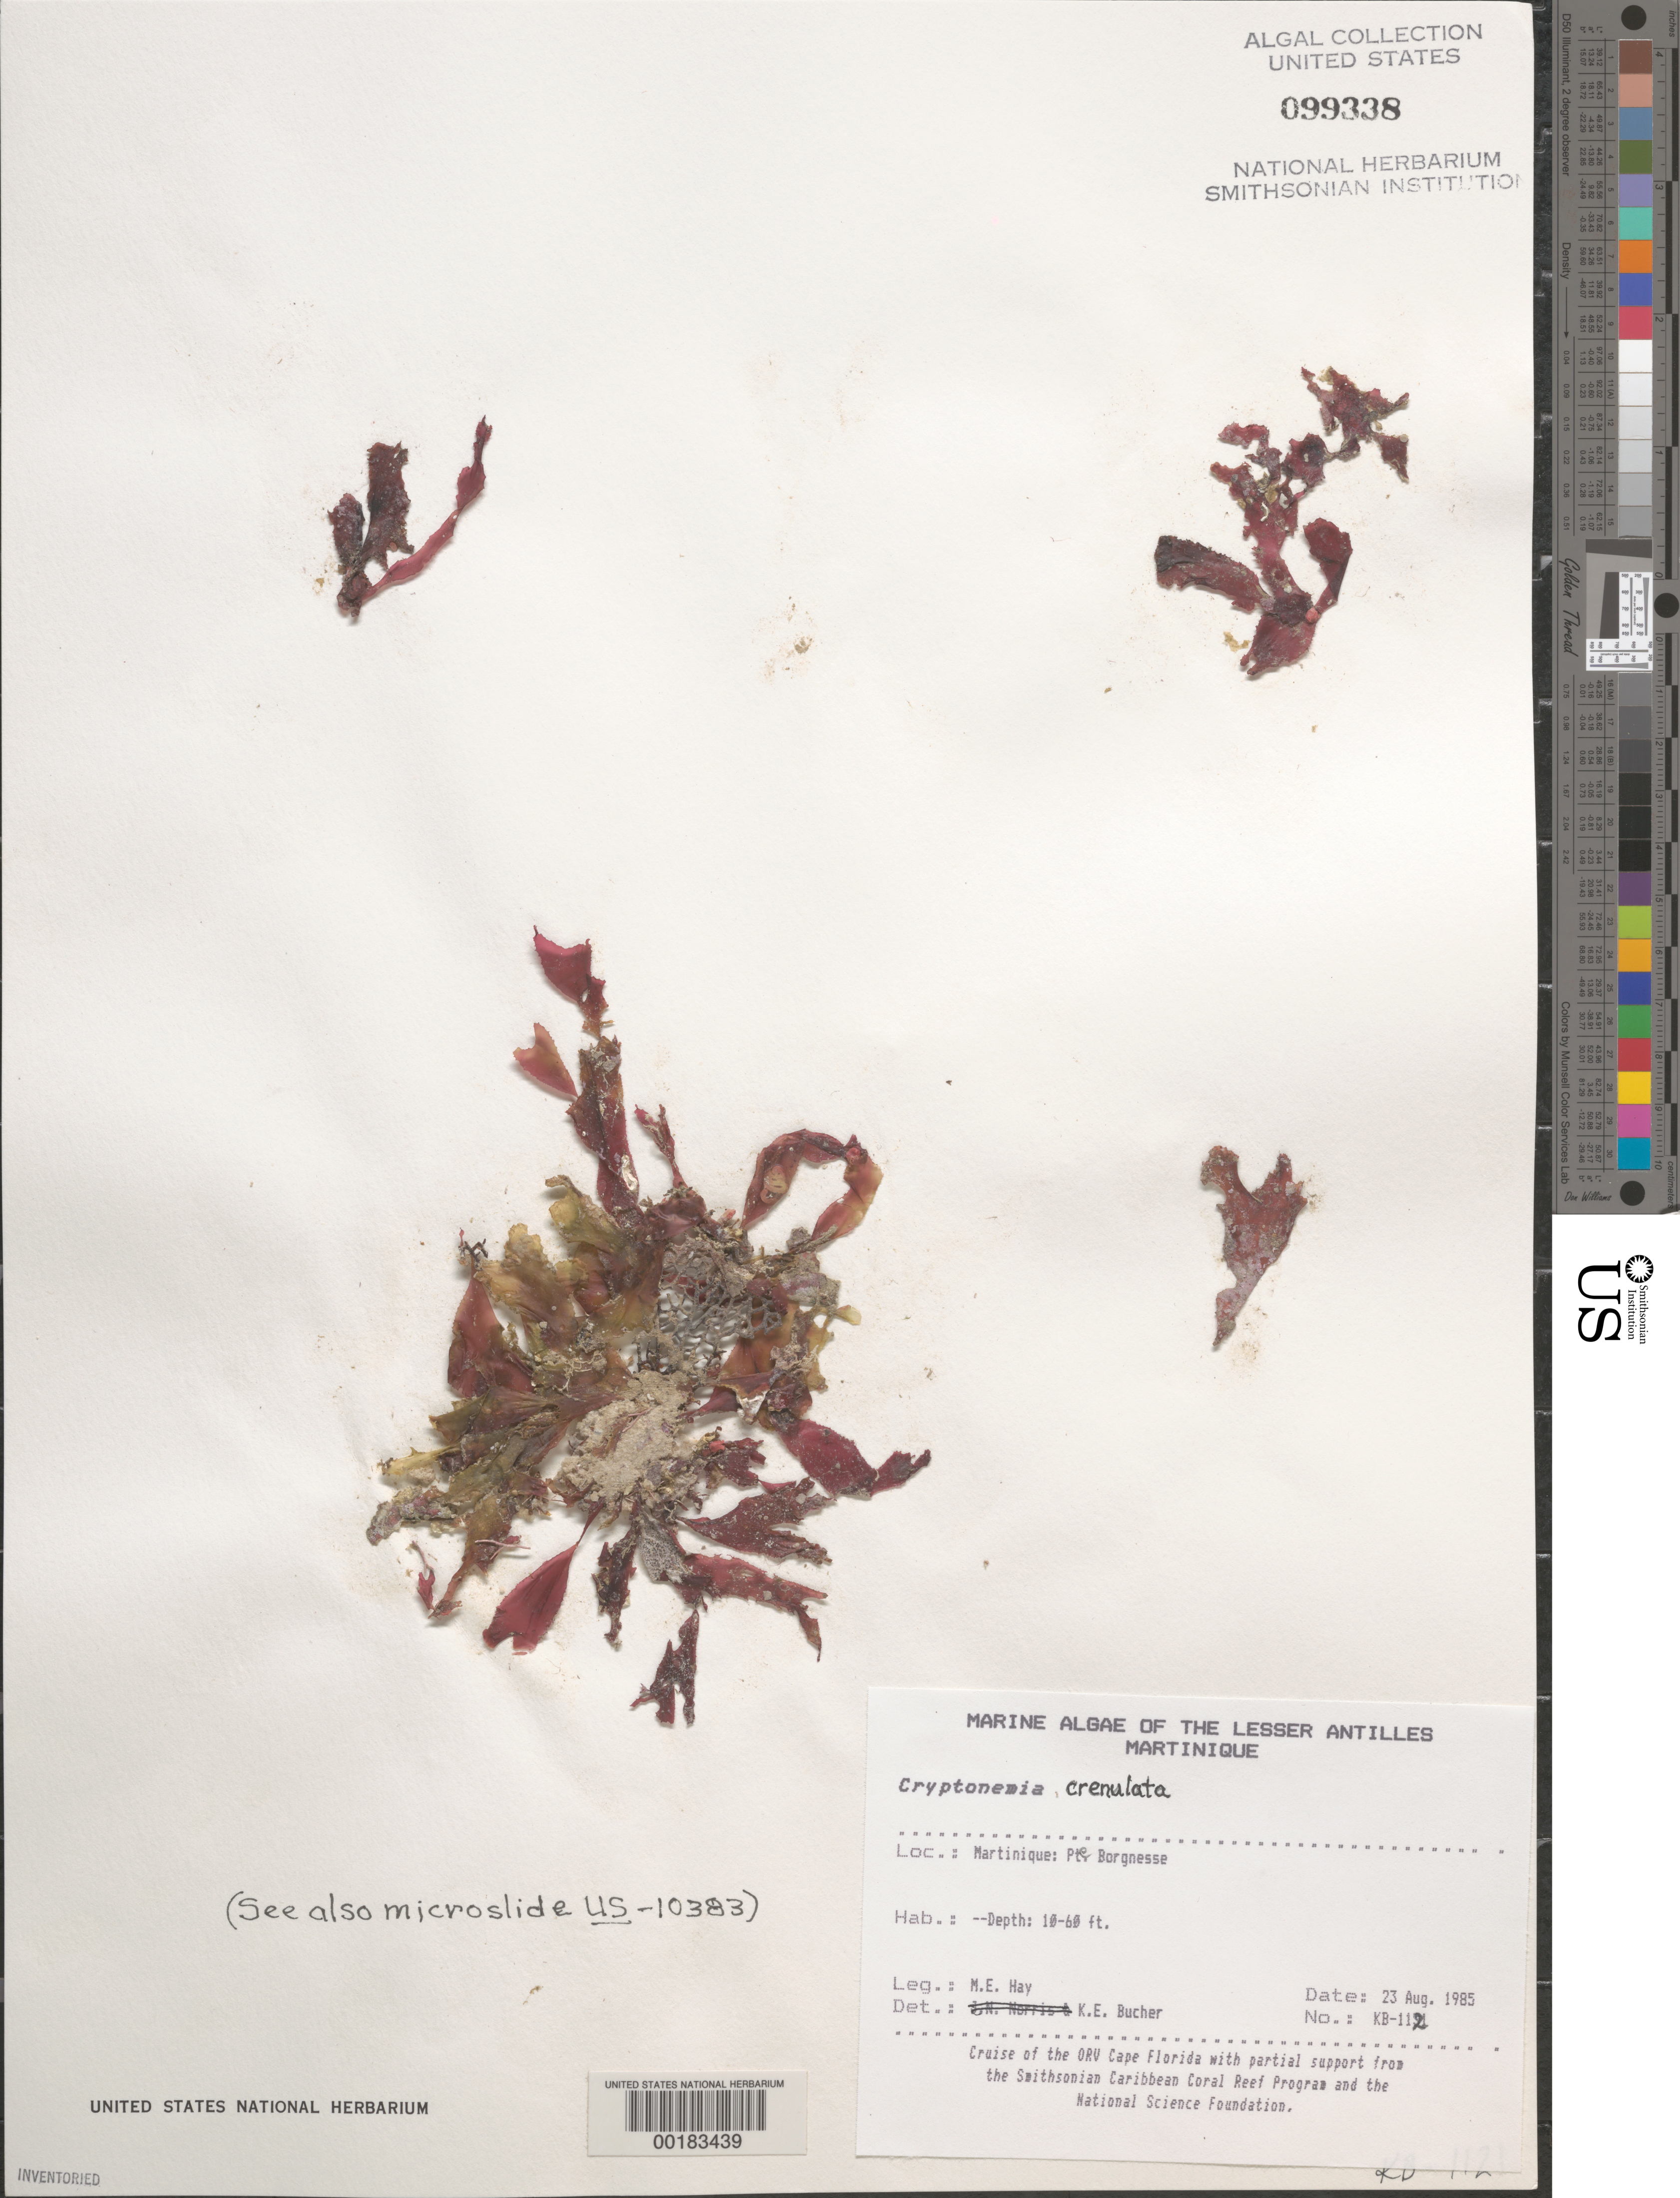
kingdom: Plantae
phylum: Rhodophyta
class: Florideophyceae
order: Halymeniales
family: Halymeniaceae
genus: Cryptonemia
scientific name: Cryptonemia crenulata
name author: (J. Agardh) J. Agardh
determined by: Bucher, Katina E.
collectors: M. E. Hay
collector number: KB-1121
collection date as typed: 23 Aug 1985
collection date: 1985-08-23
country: Martinique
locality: Pointe Borgnesse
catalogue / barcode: US 99338